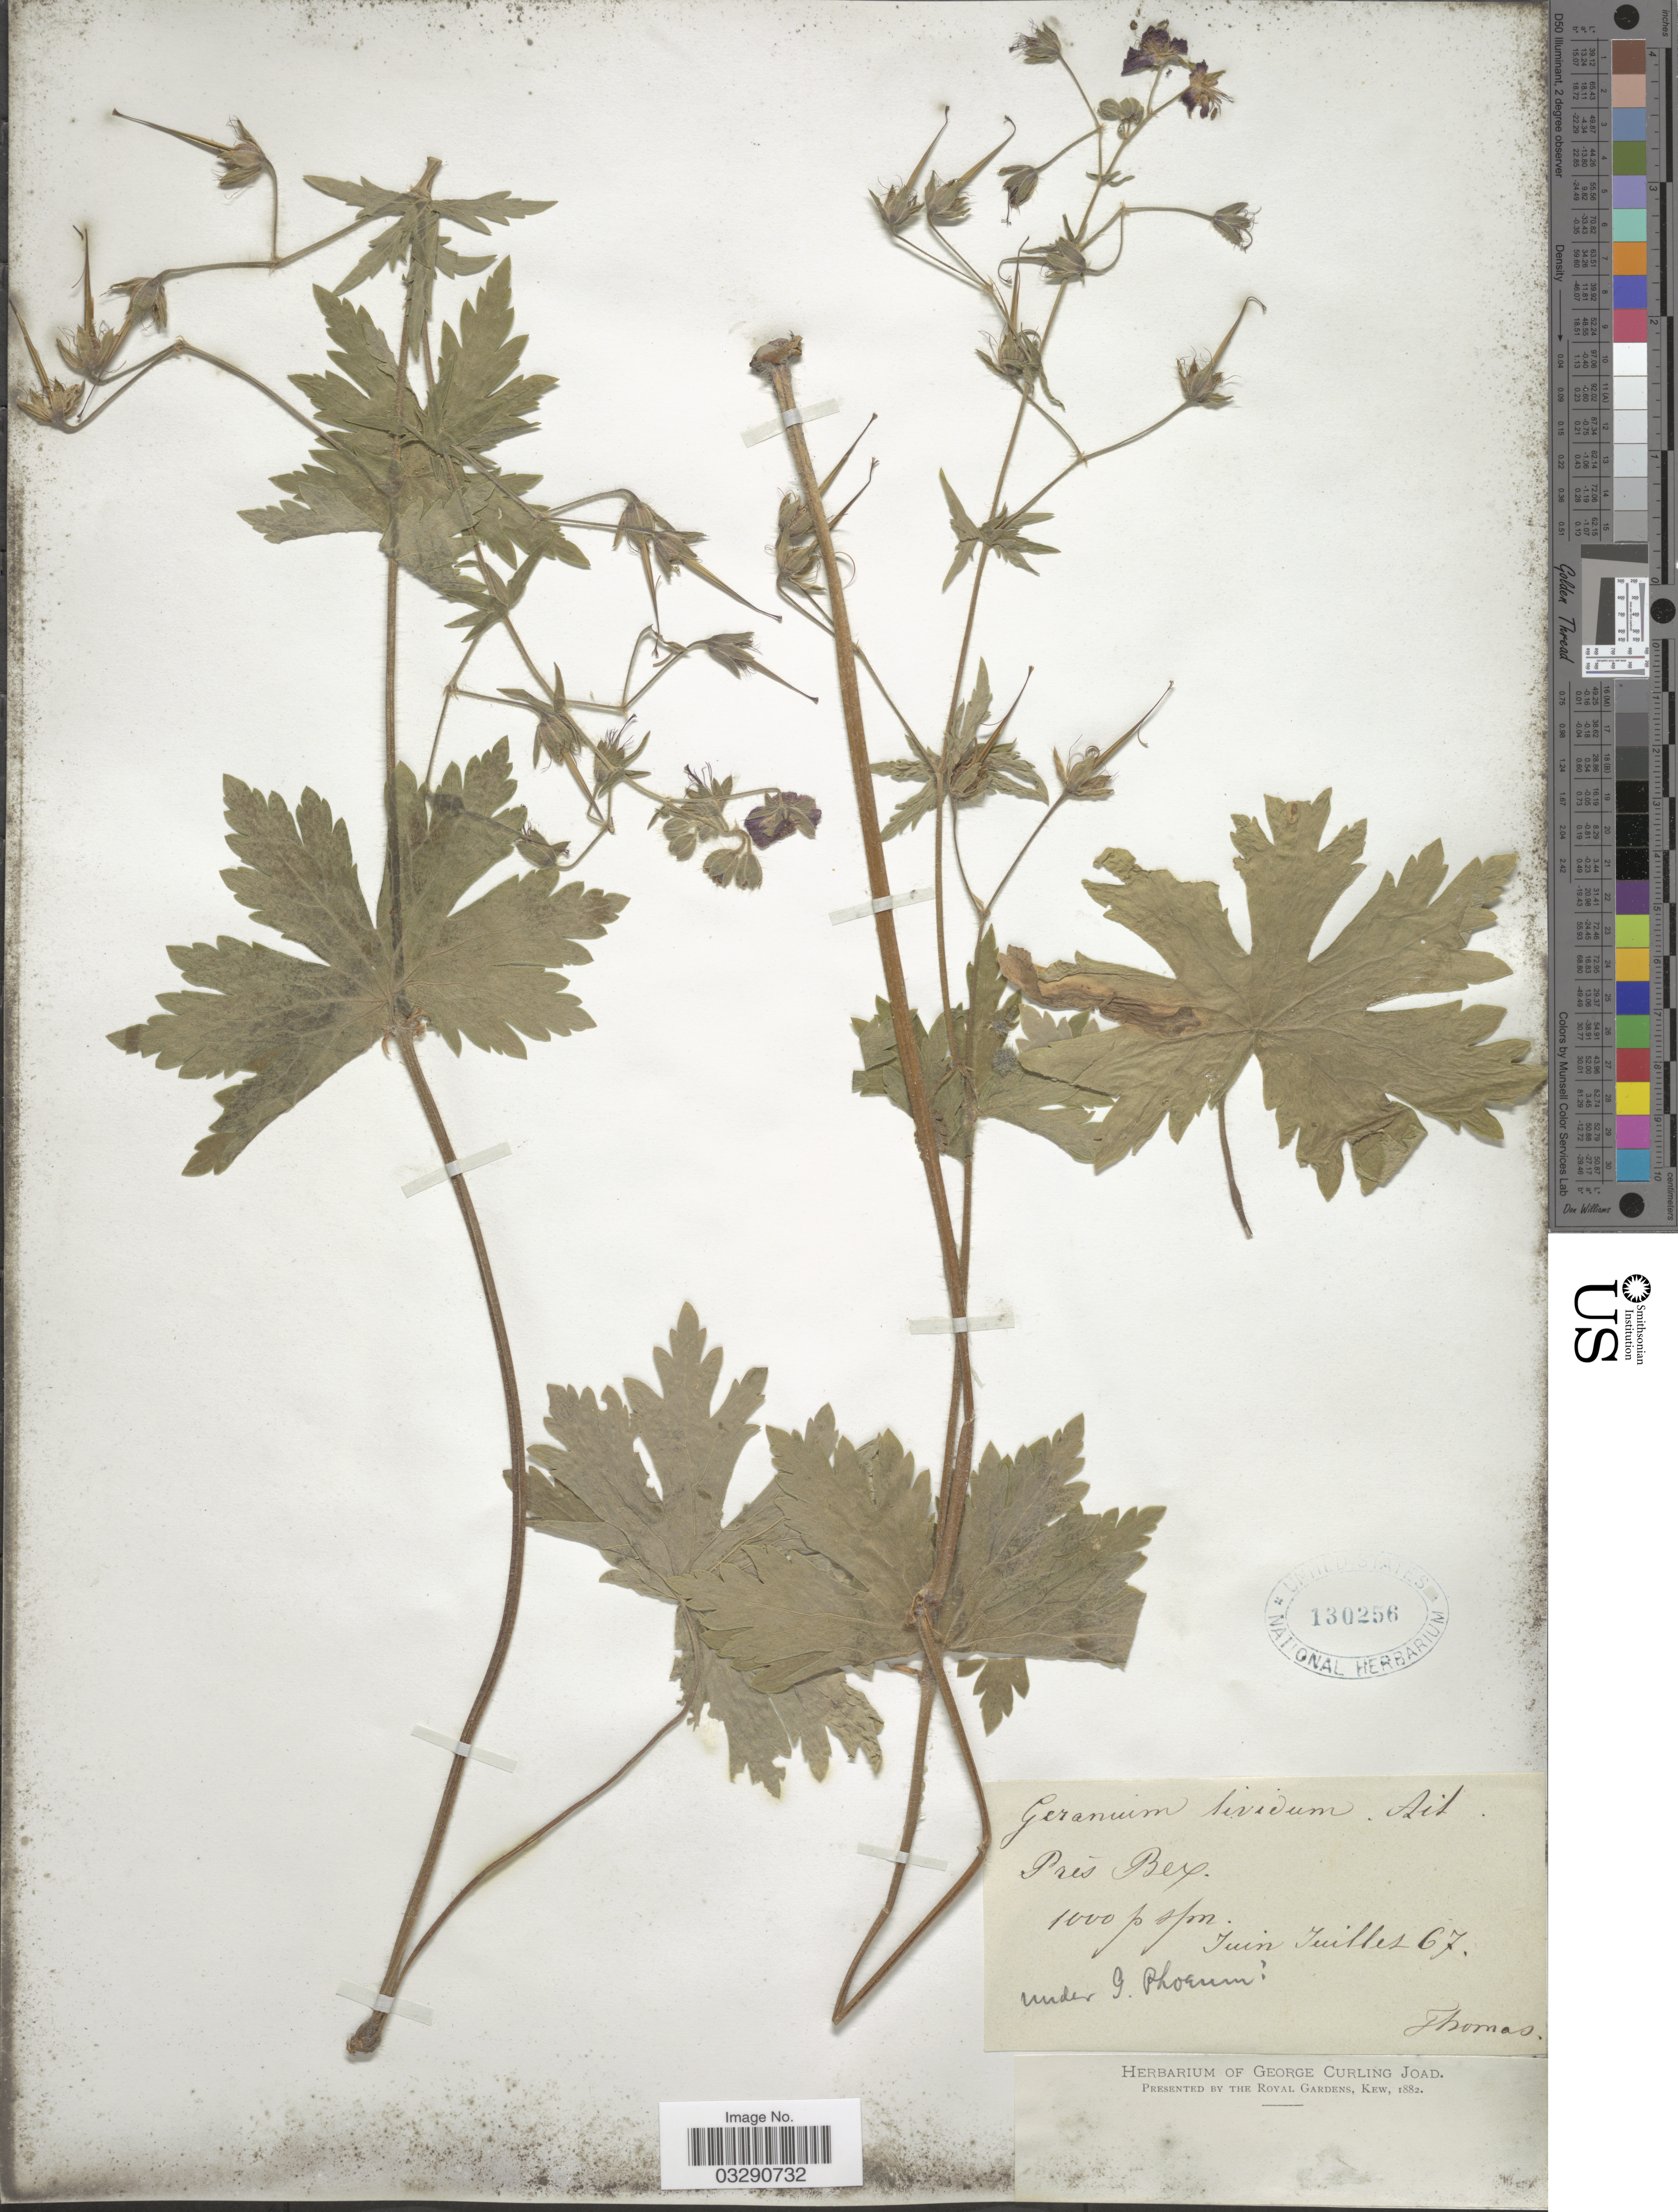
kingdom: Plantae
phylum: Tracheophyta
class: Magnoliopsida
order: Geraniales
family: Geraniaceae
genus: Geranium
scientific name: Geranium phaeum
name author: L.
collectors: -- Thomas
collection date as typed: Transcribed d/m/y: /6/67 to /7/67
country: Switzerland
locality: Prés Bex.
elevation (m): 305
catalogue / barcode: US 130256